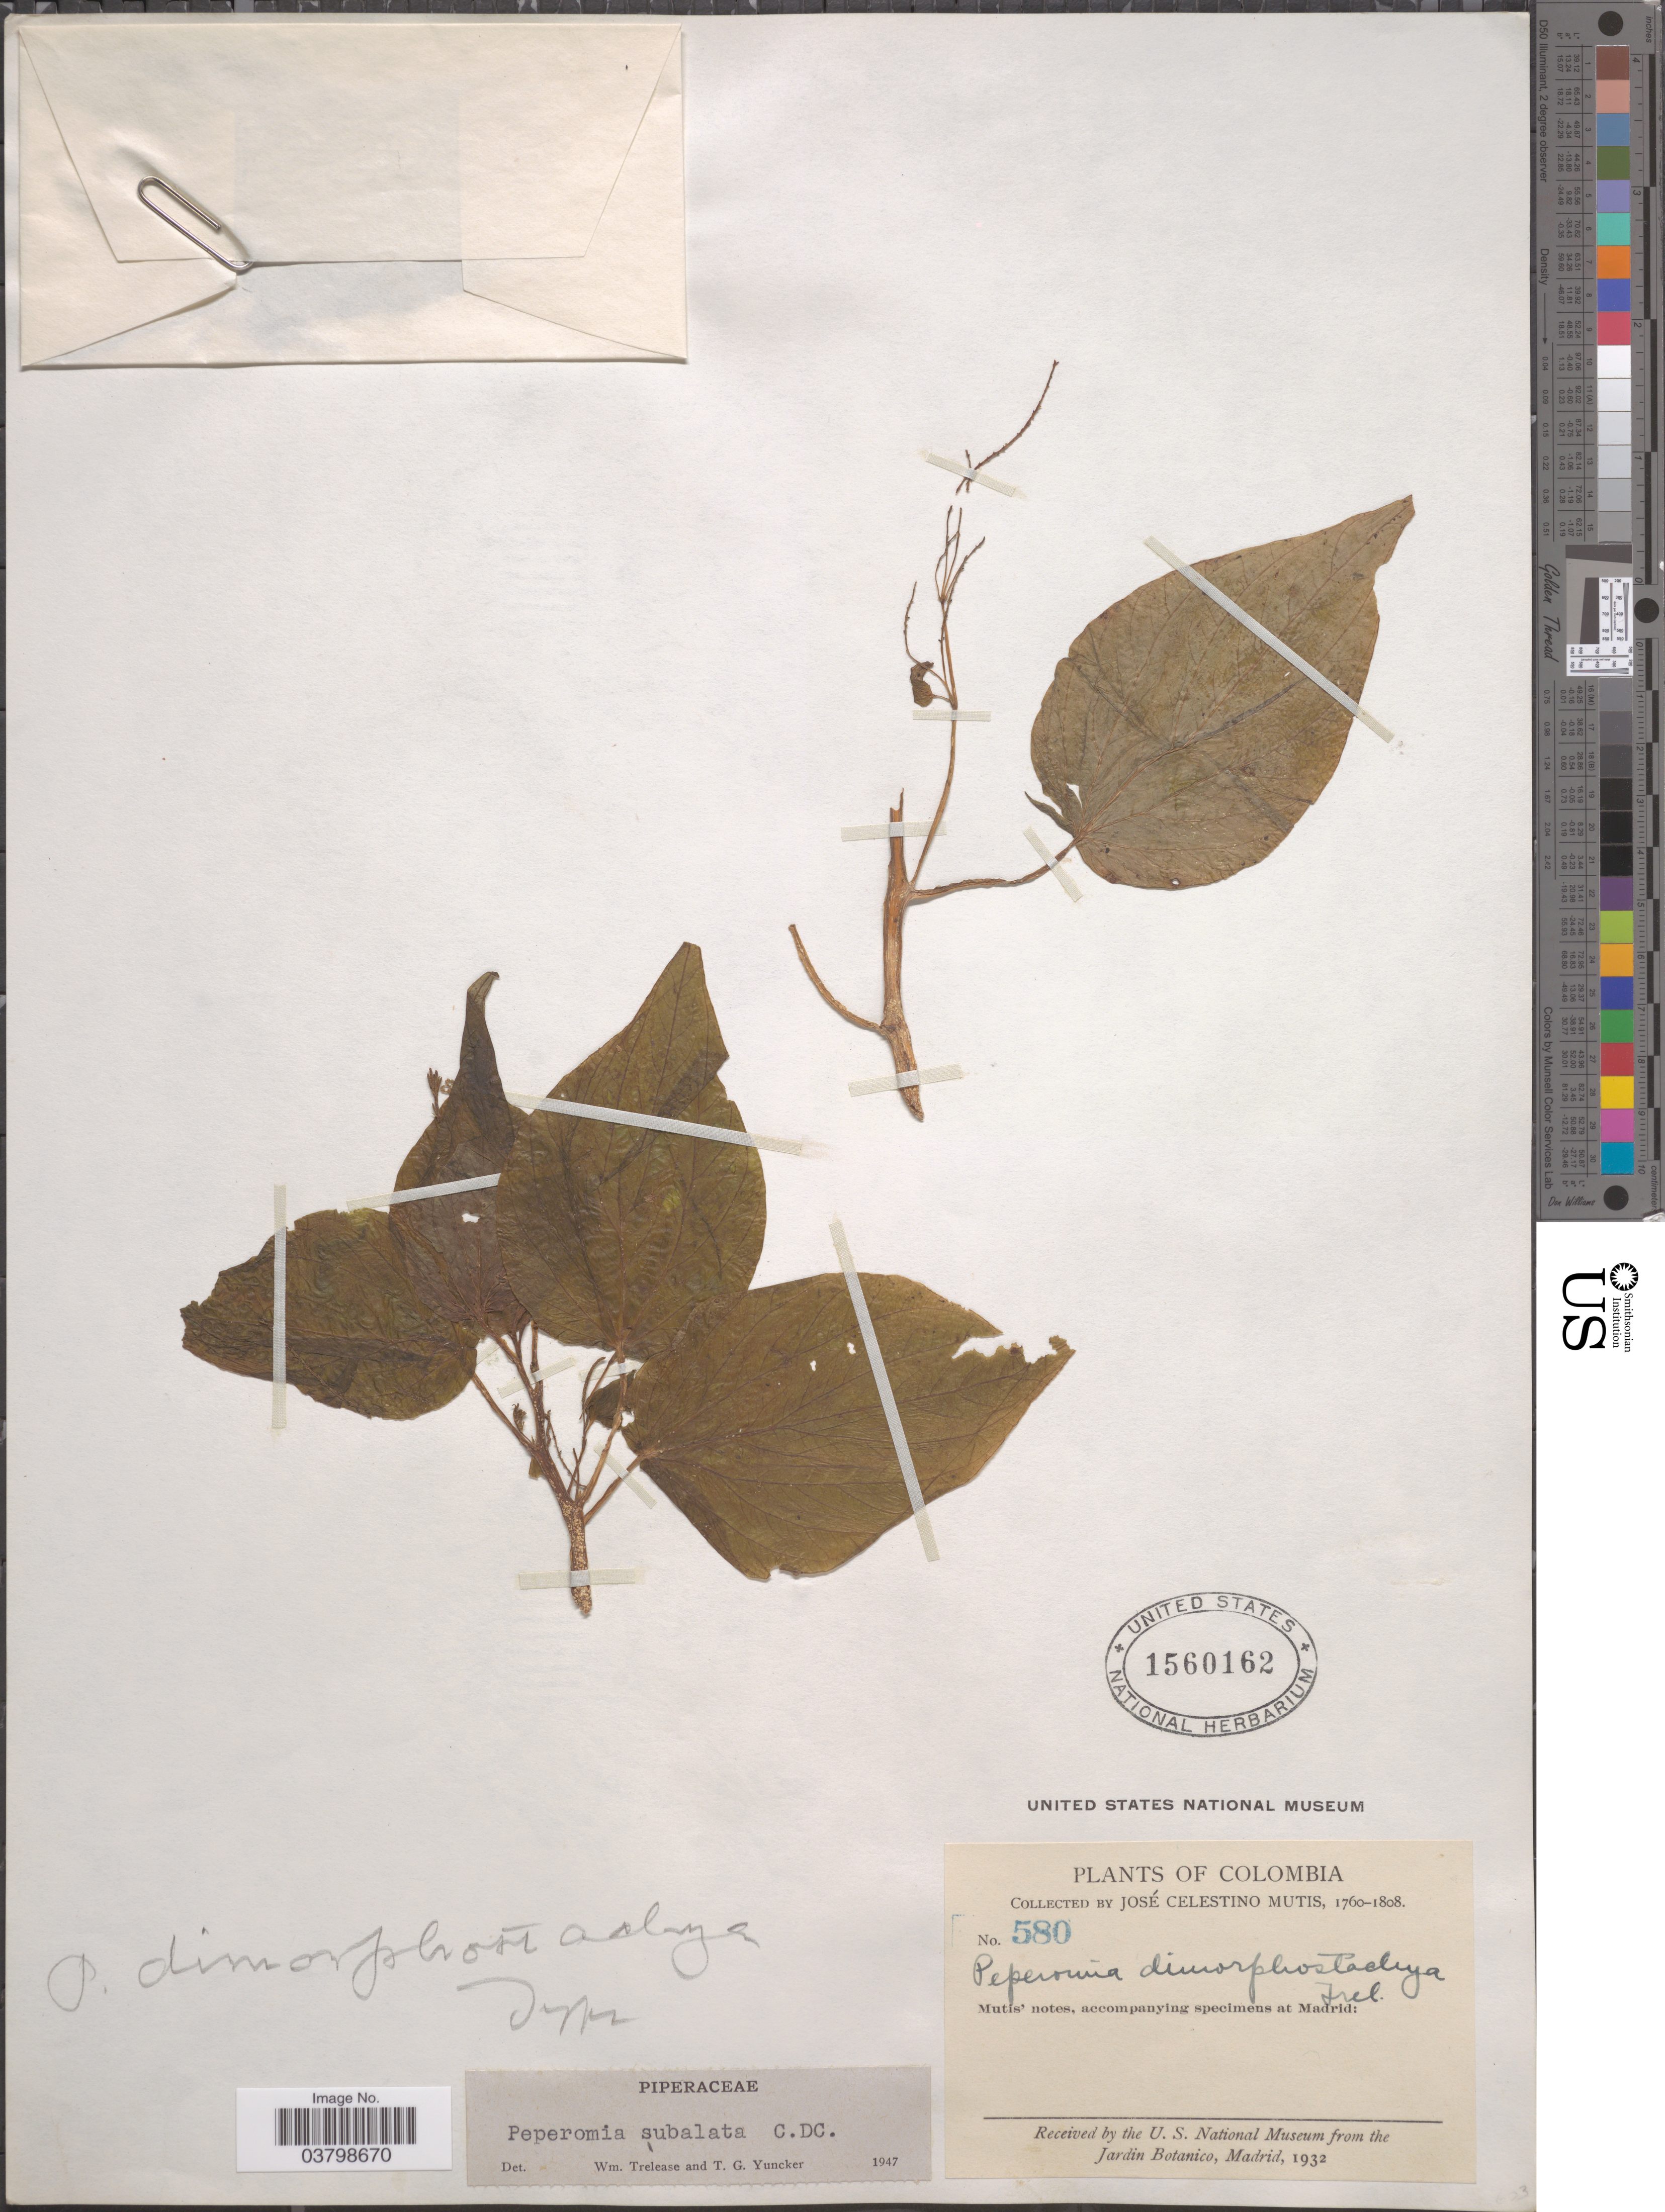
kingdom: Plantae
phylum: Tracheophyta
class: Magnoliopsida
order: Piperales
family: Piperaceae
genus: Peperomia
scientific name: Peperomia subalata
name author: C. DC.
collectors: J. C. B. Mutis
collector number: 580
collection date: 1760/1808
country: Colombia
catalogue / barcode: US 1560162